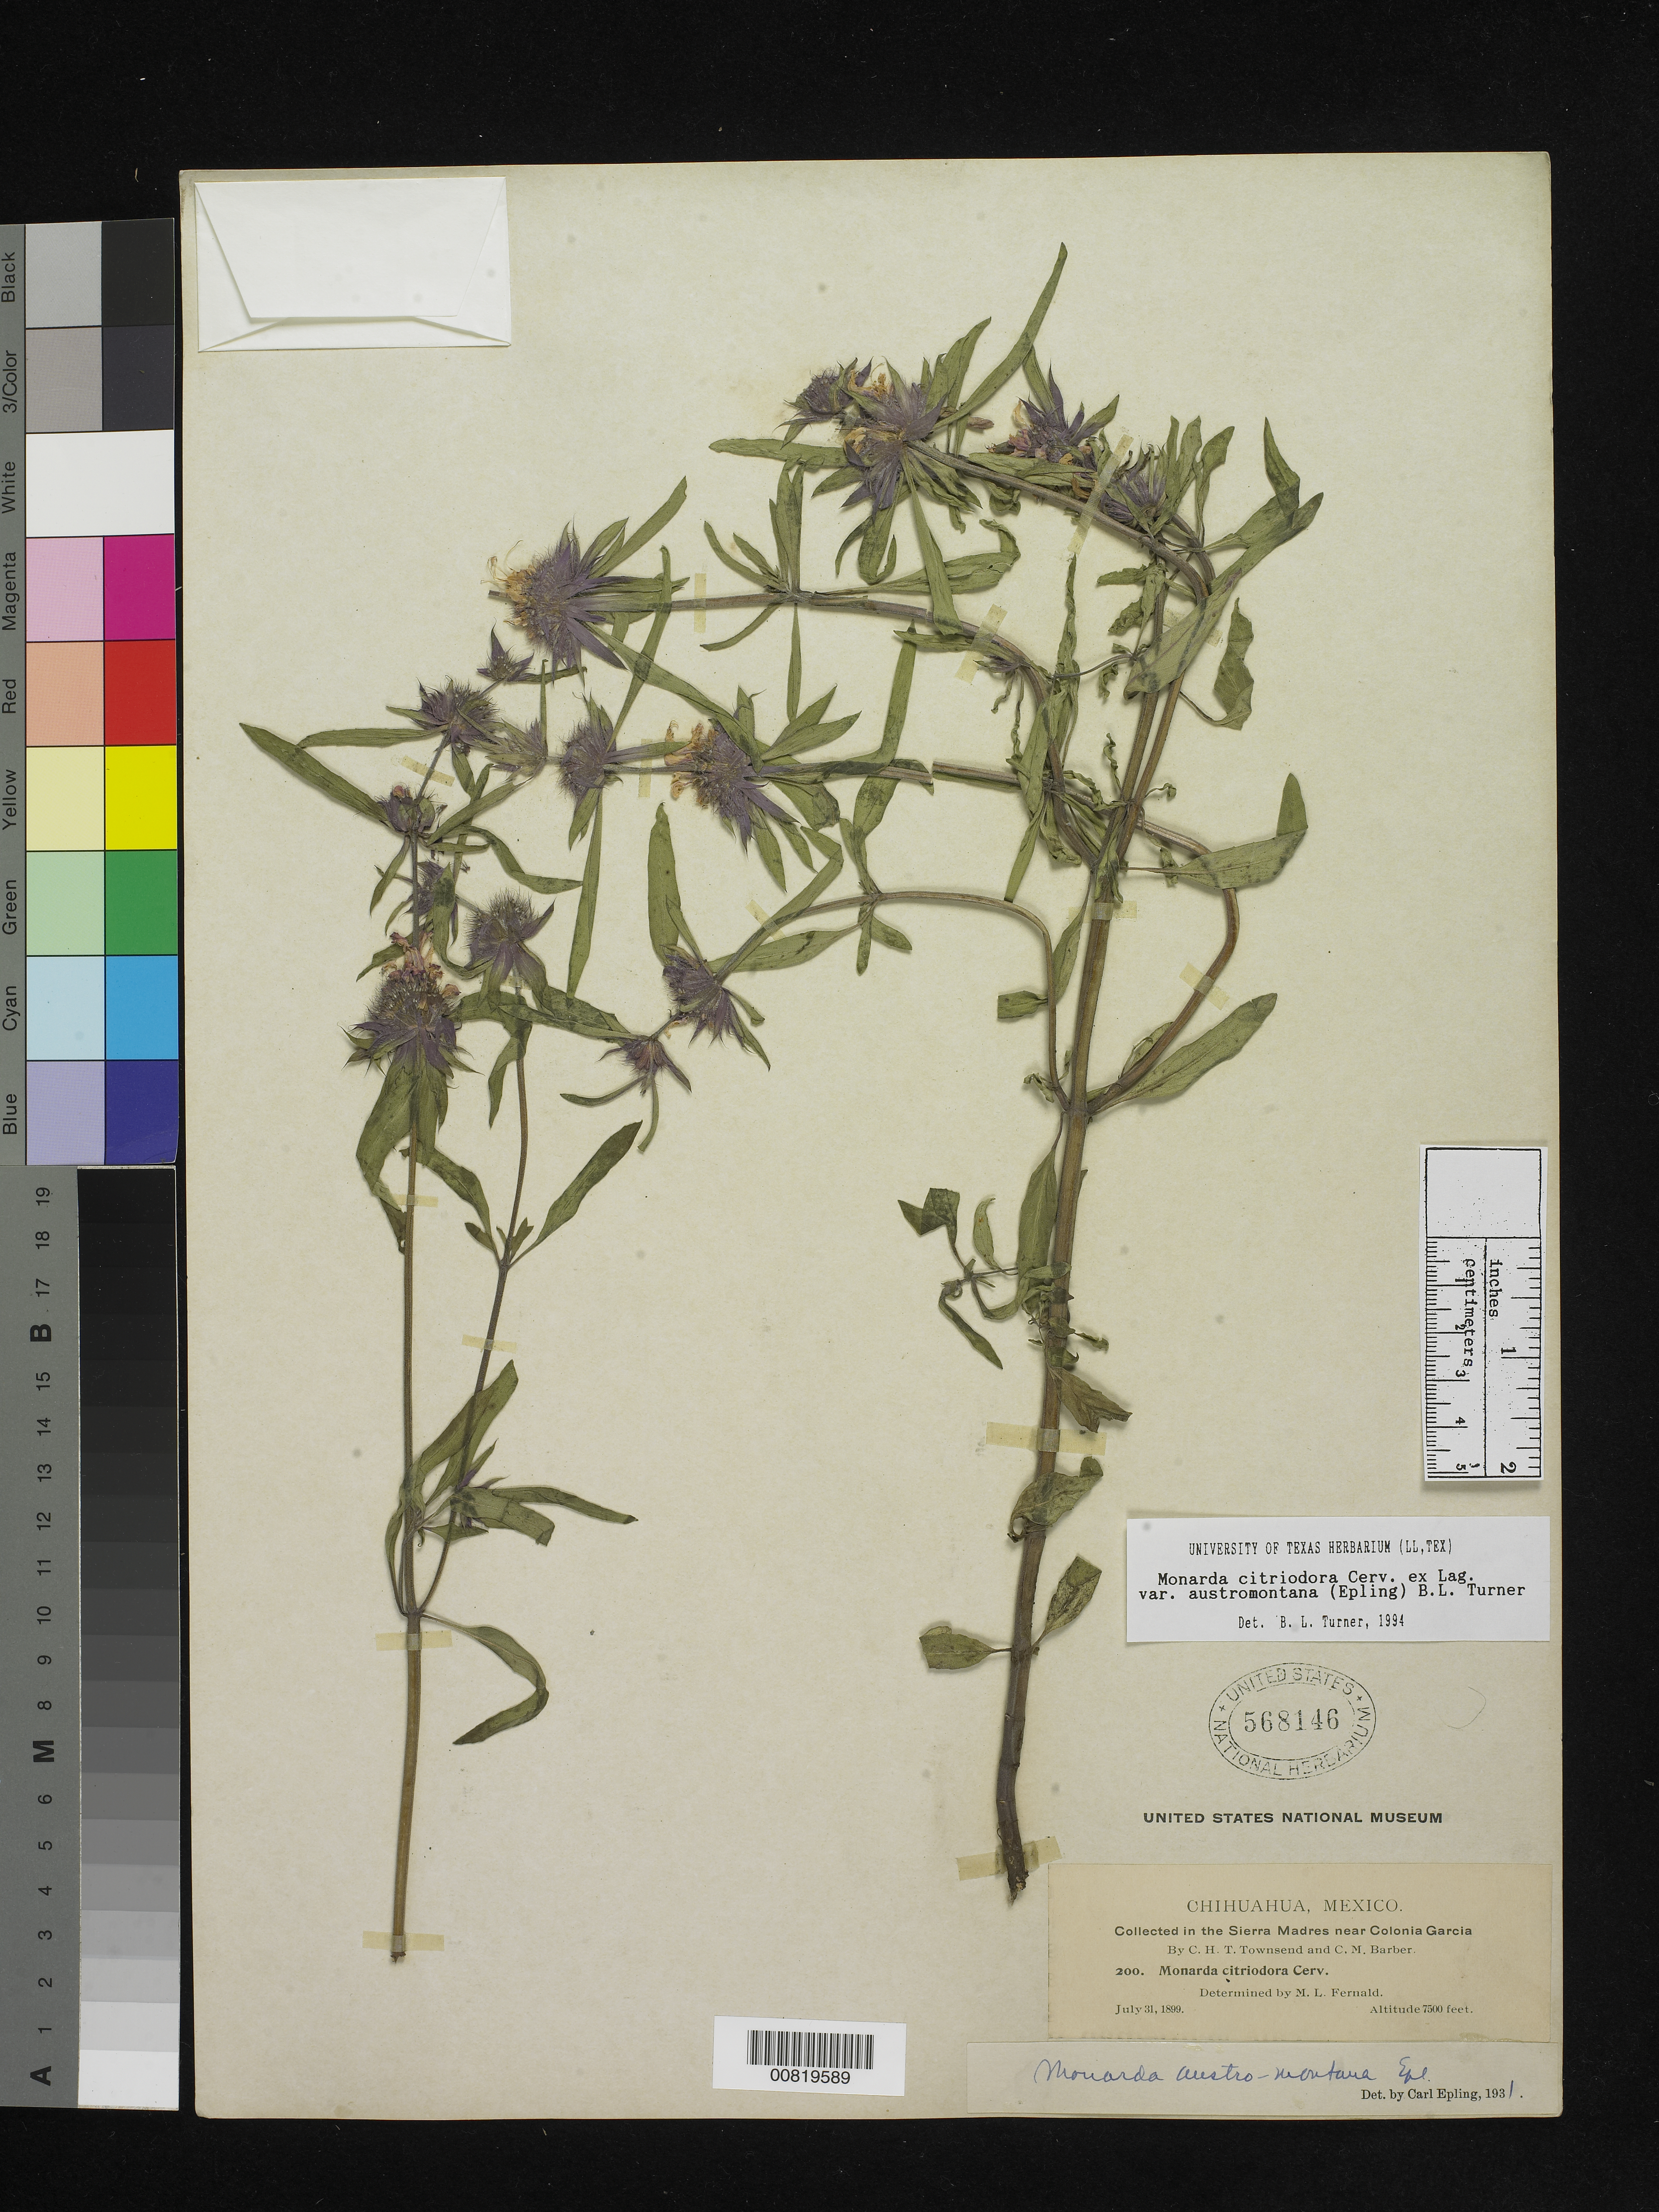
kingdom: Plantae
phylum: Tracheophyta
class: Magnoliopsida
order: Lamiales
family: Lamiaceae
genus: Monarda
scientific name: Monarda citriodora var. austromontana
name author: (Epling) B.L. Turner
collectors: C. H. T. Townsend & C. Barber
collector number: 200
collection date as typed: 31 Jul 1899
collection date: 1899-07-31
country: Mexico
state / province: Chihuahua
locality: Sierra Madre near Colonia García, Chihuahua.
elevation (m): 2286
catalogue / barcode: US 568146